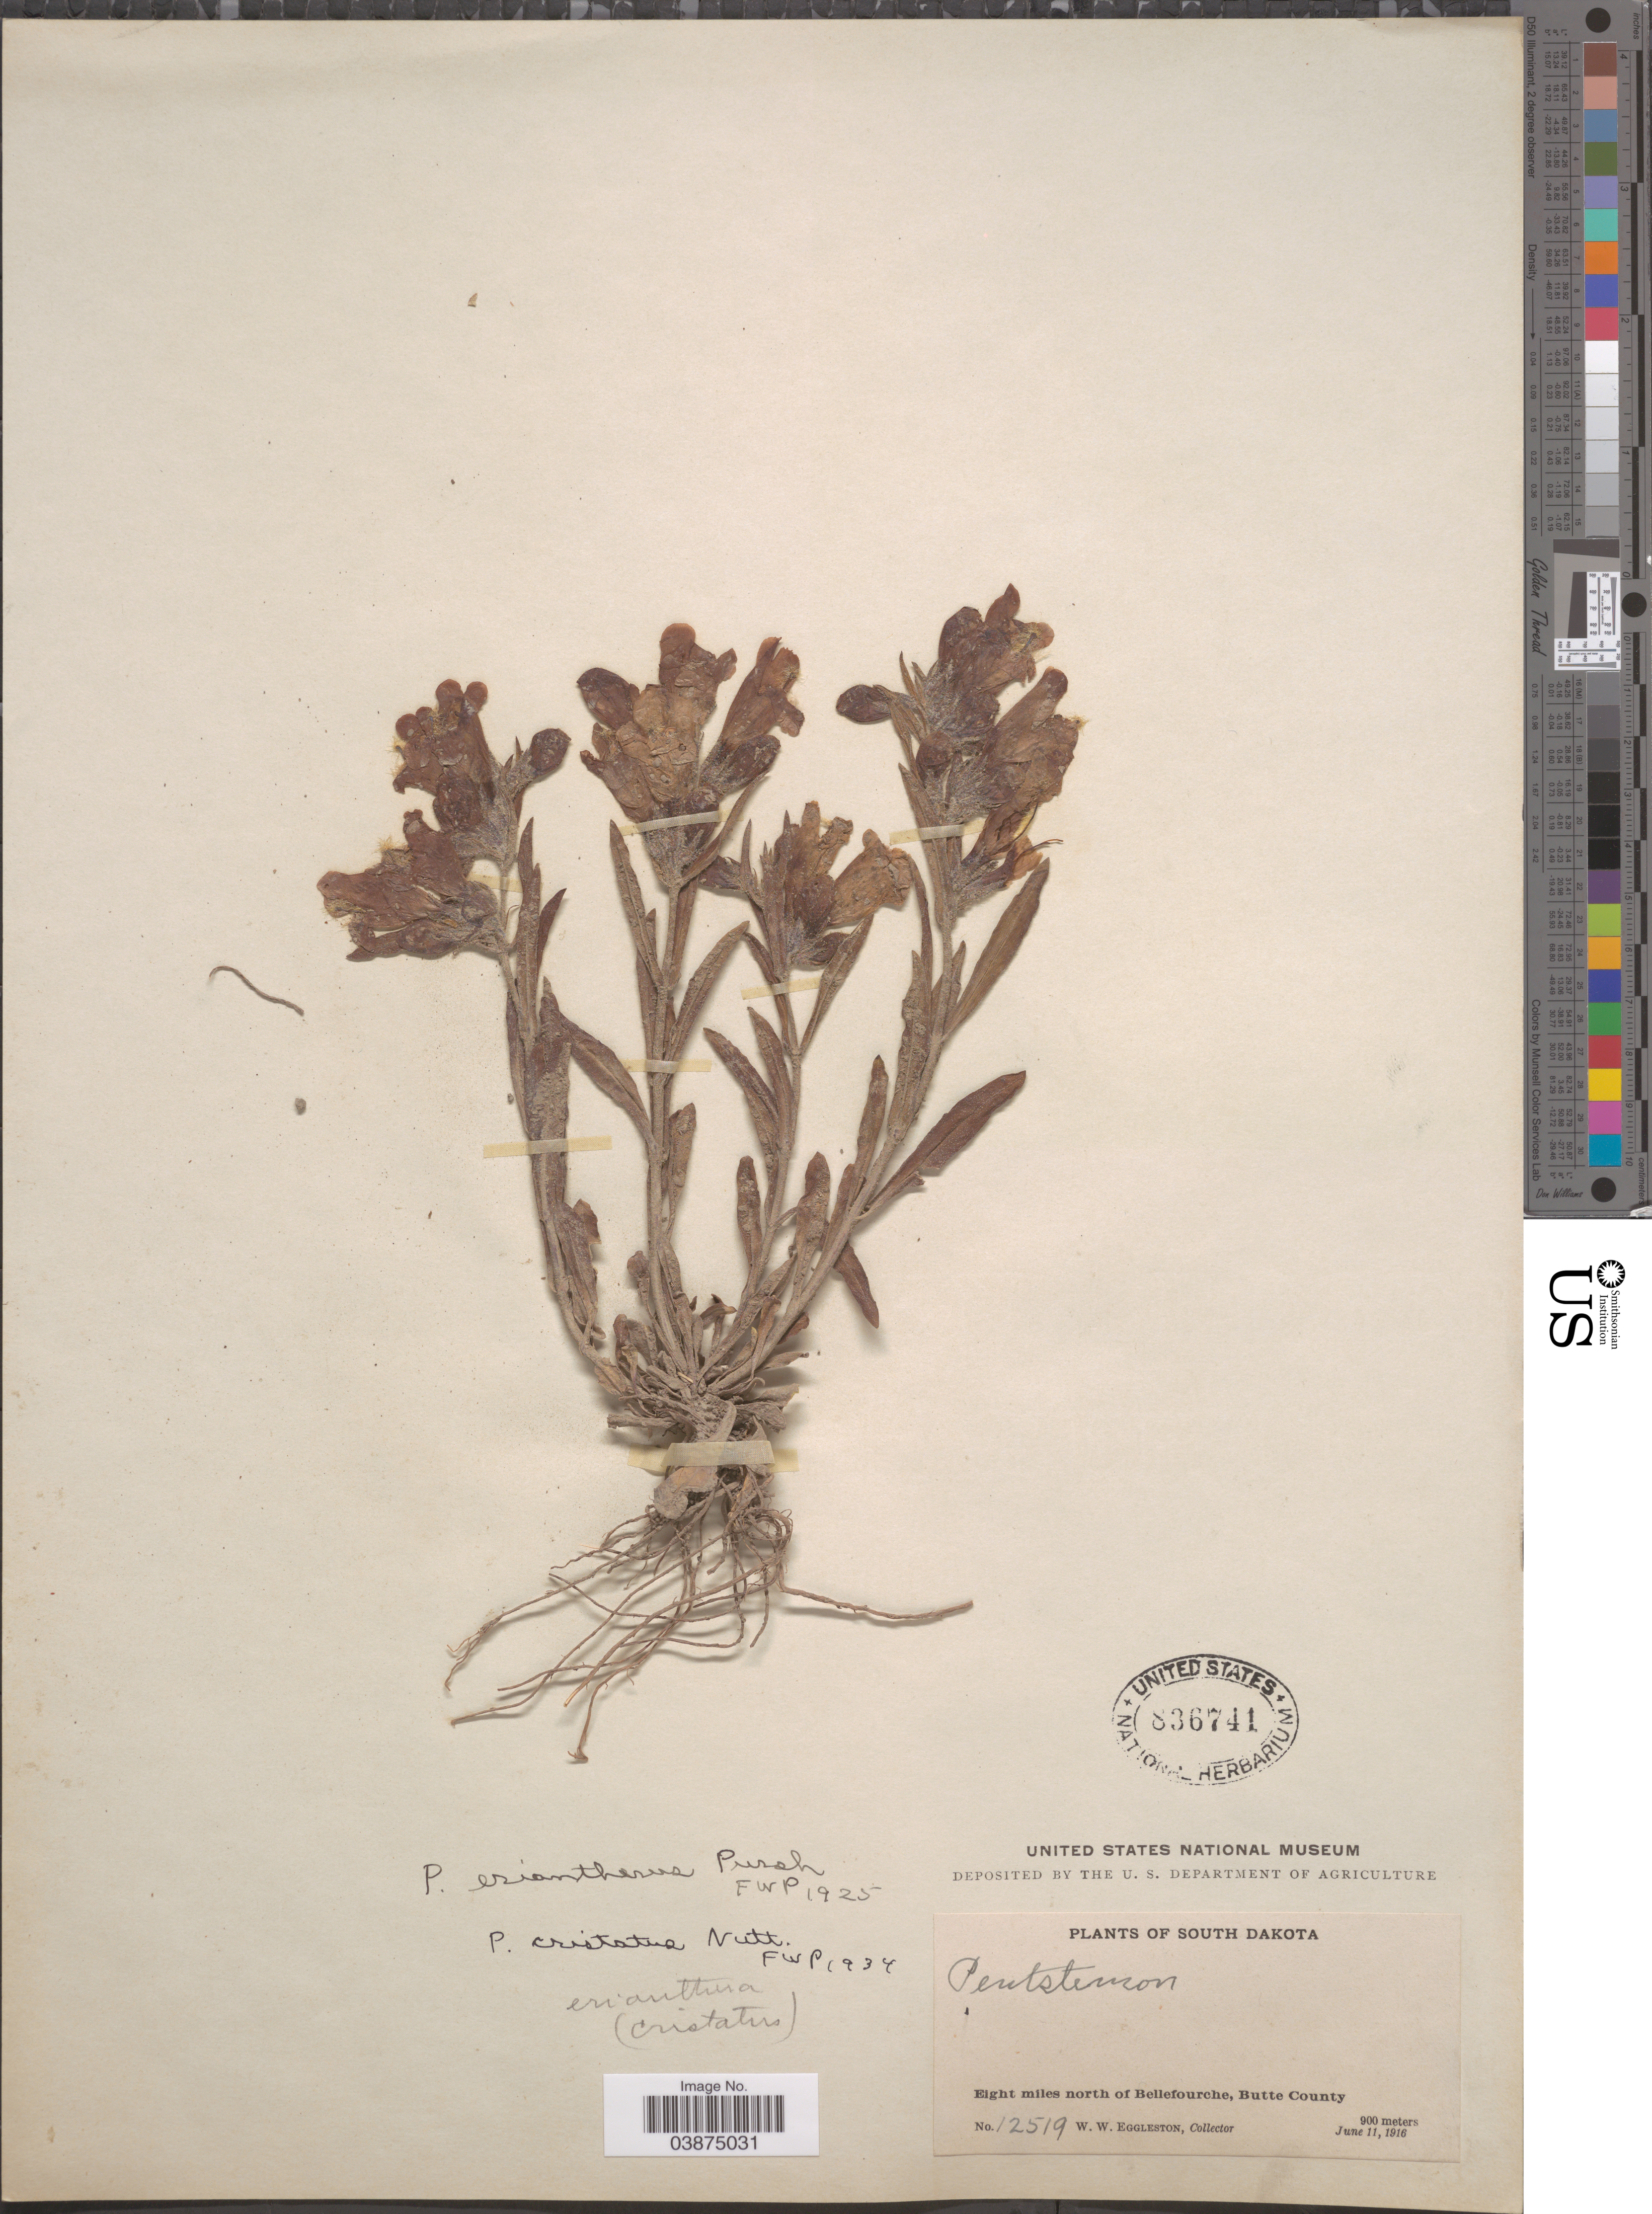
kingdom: Plantae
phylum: Tracheophyta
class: Magnoliopsida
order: Lamiales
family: Plantaginaceae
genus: Penstemon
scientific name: Penstemon eriantherus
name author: Pursh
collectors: W. W. Eggleston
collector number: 12519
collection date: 1916-06-11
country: United States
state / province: South Dakota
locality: Eight miles north of Bellefourche, Butte County.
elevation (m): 900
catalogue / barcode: US 836741